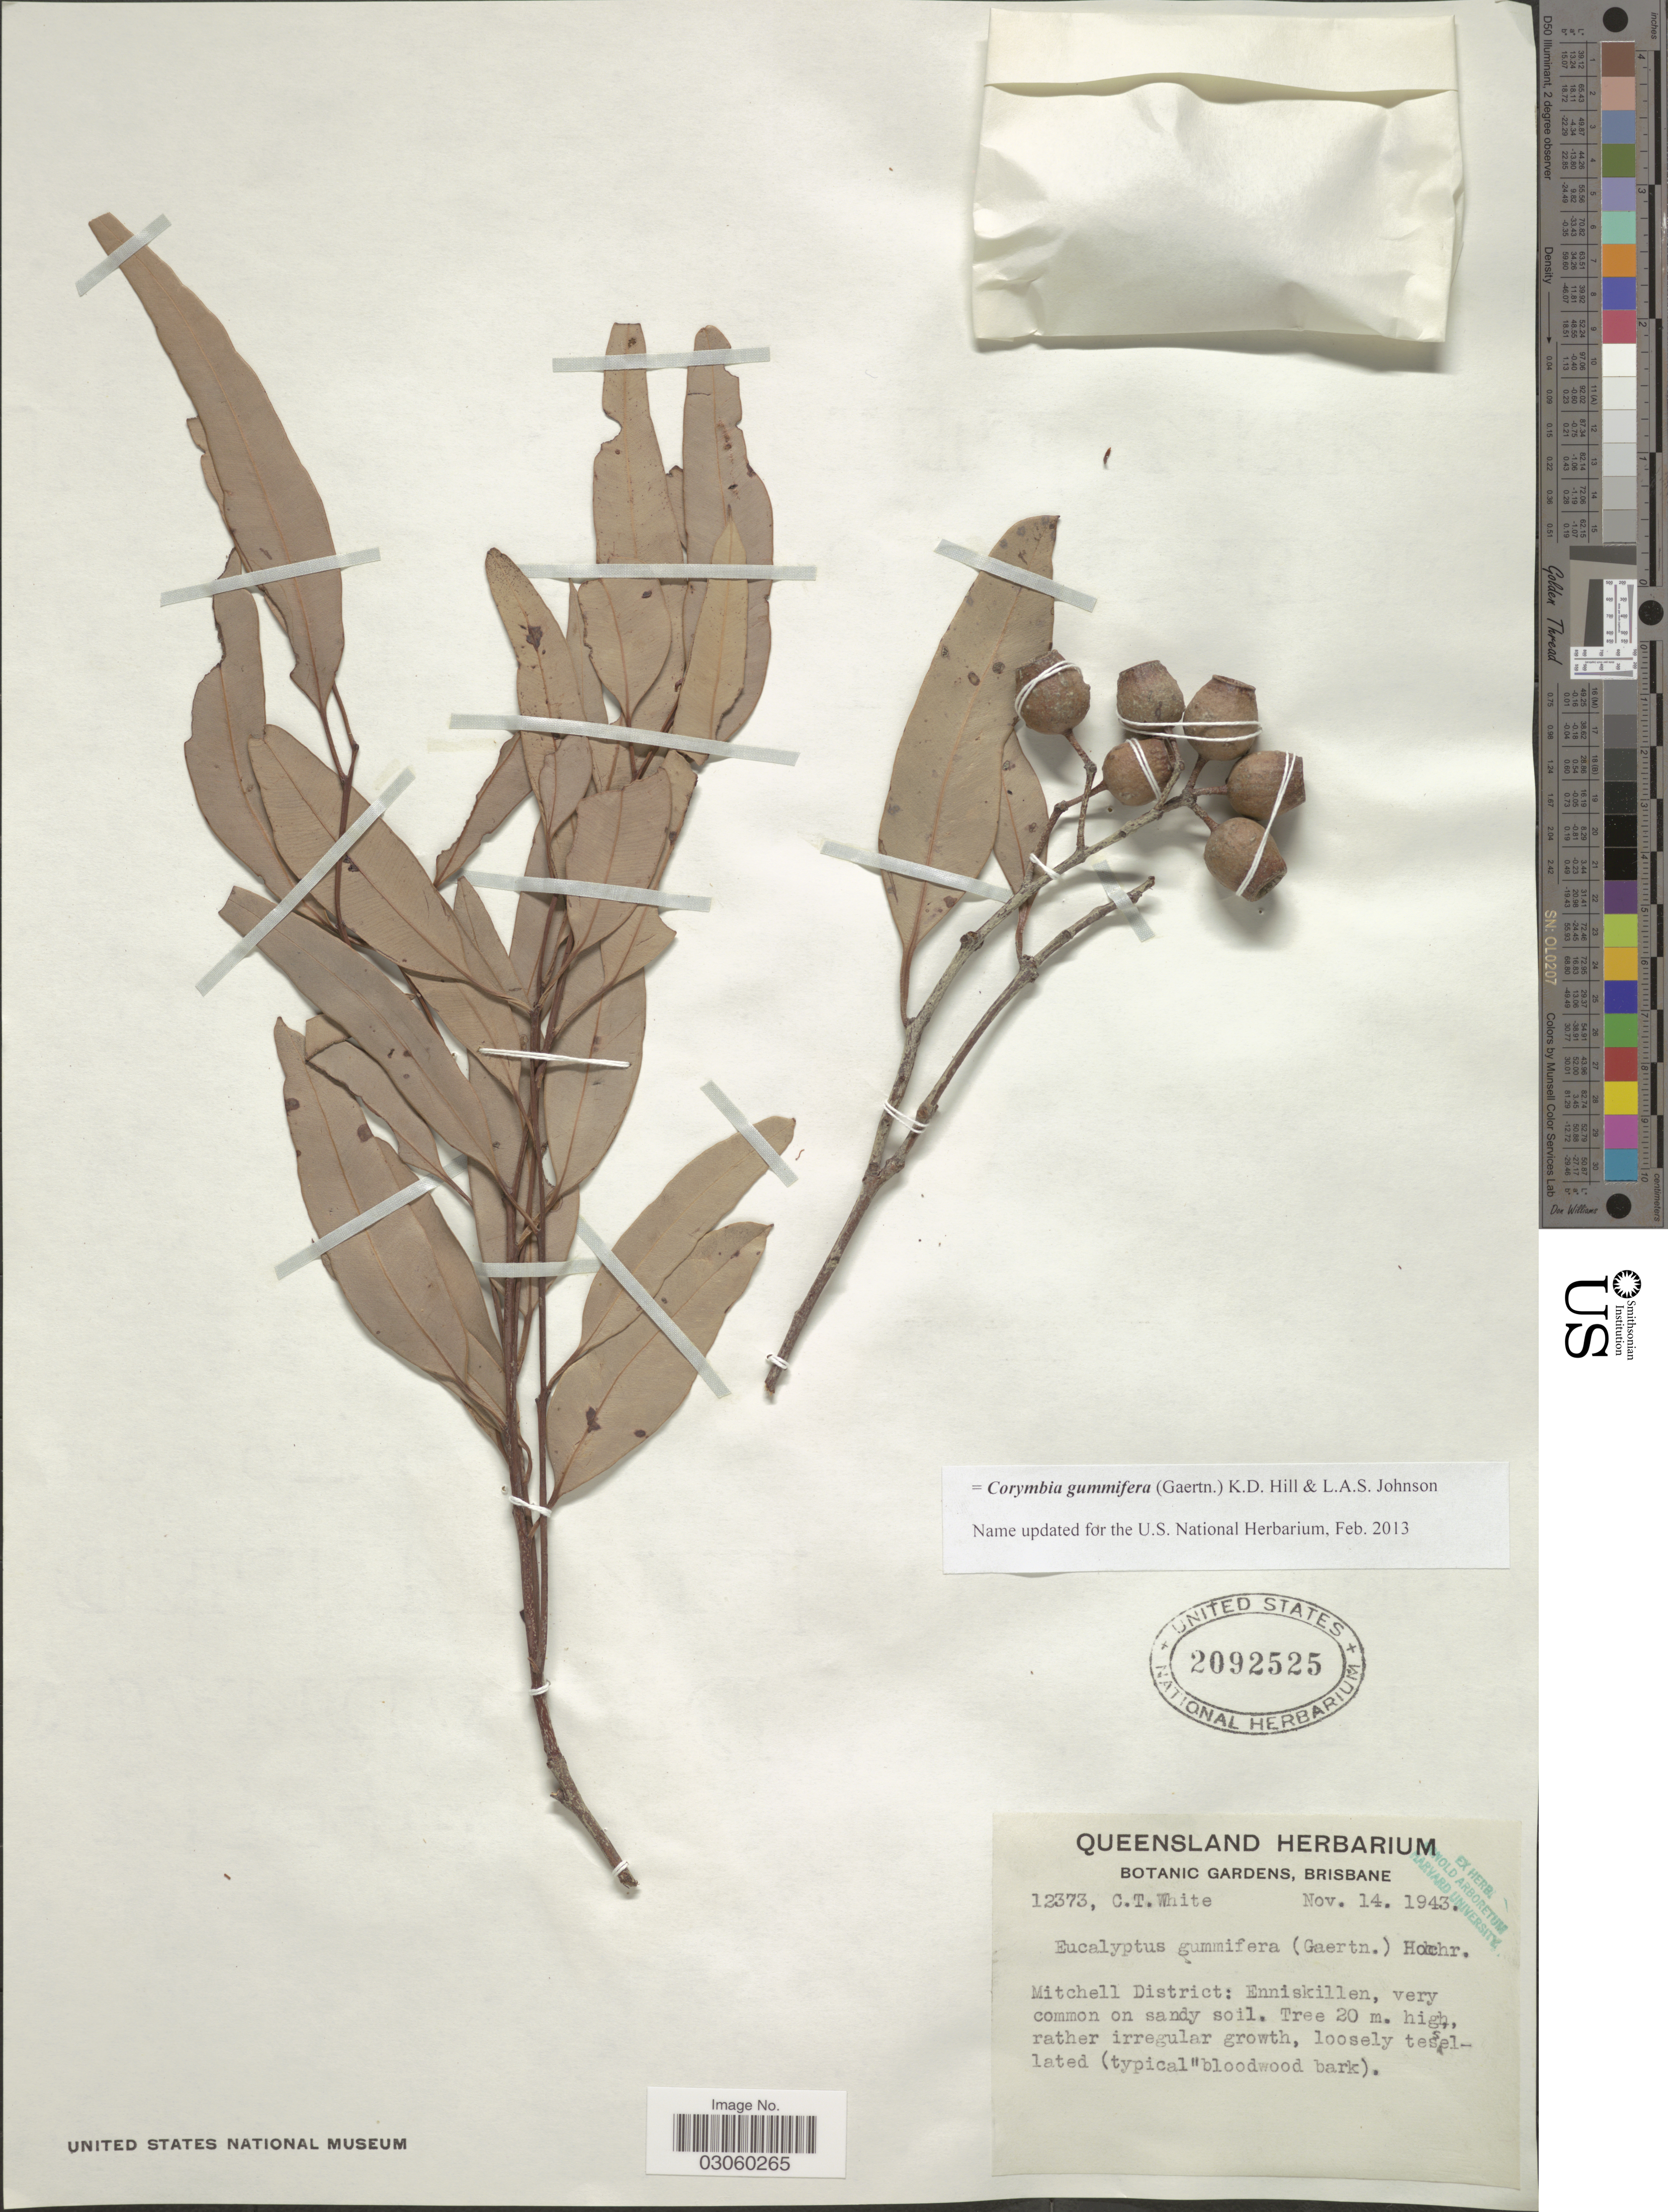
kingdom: Plantae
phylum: Tracheophyta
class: Magnoliopsida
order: Myrtales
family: Myrtaceae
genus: Corymbia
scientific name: Corymbia gummifera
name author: (Gaertn.) K.D. Hill & L.A.S. Johnson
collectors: C. T. White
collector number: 12373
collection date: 1943-11-14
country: Australia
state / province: Queensland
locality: Mitchell District: Enniskillen.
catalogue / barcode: US 2092525